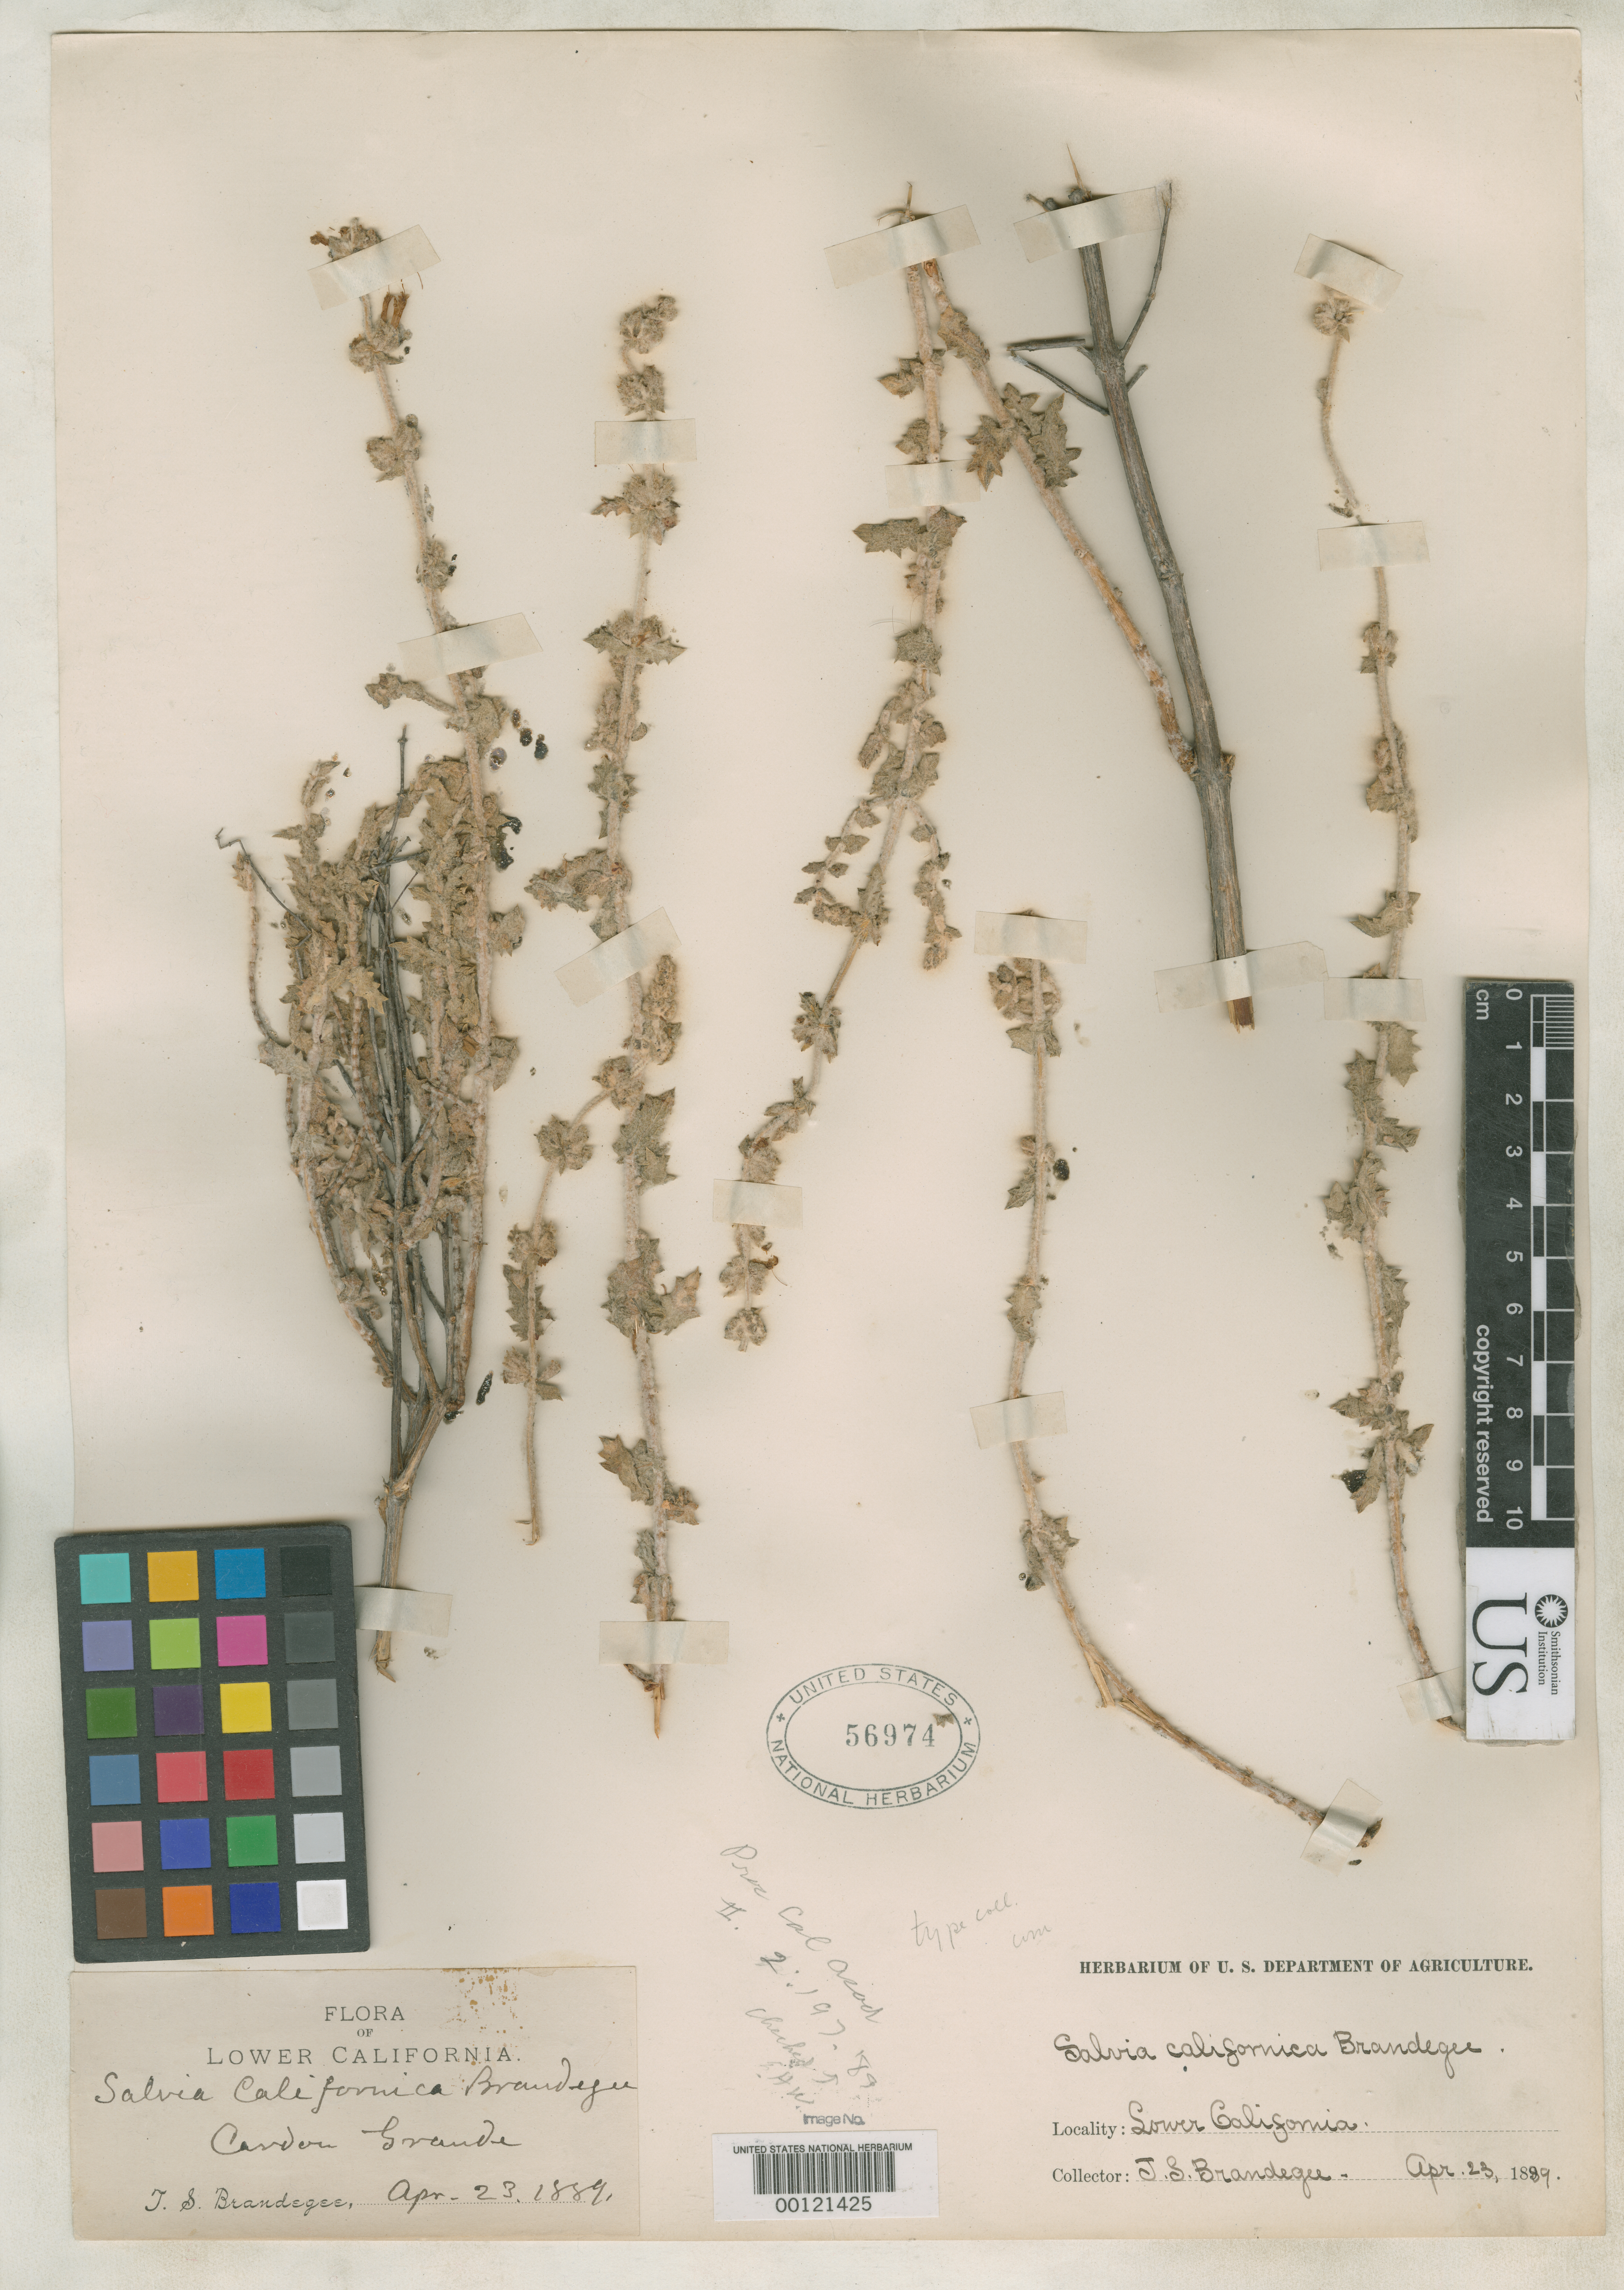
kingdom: Plantae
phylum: Tracheophyta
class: Magnoliopsida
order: Lamiales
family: Lamiaceae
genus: Salvia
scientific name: Salvia californica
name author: Brandegee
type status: Isotype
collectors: T. S. Brandegee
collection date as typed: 23 Apr 1889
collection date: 1889-04-23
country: Mexico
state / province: Baja California Norte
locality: Calmalli; Cardon Grande.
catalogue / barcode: US 56974